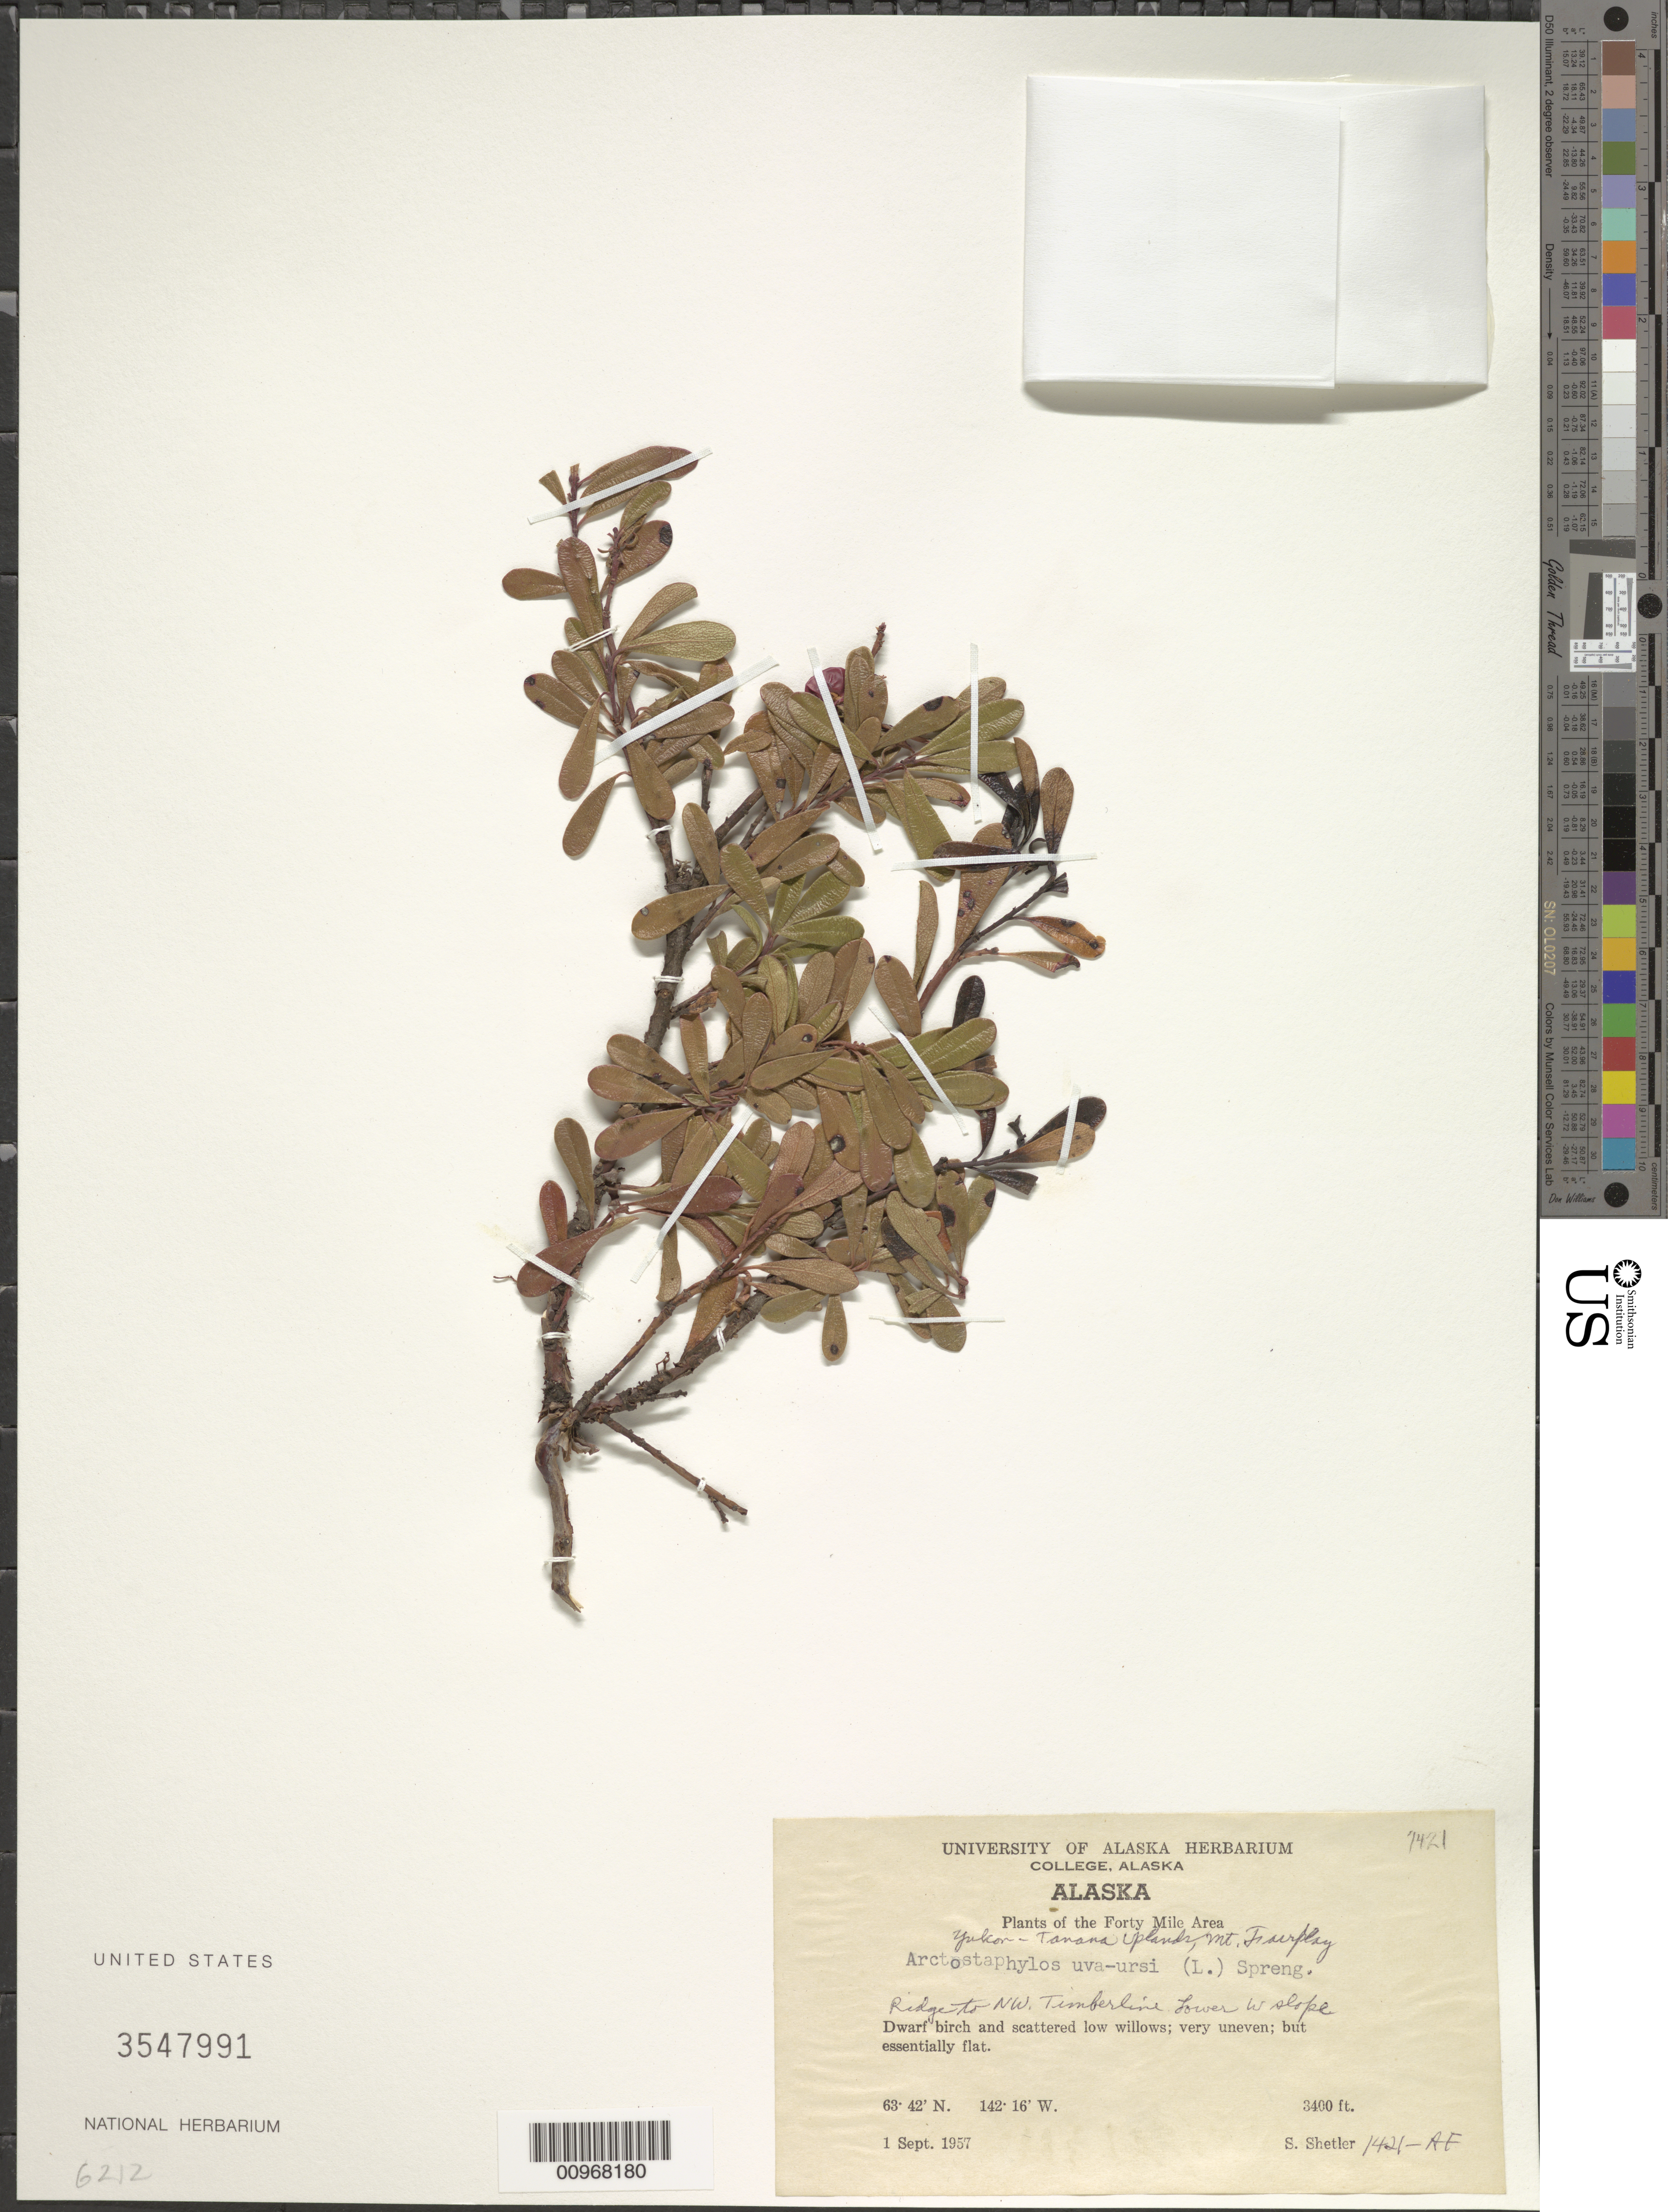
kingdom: Plantae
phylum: Tracheophyta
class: Magnoliopsida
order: Ericales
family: Ericaceae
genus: Arctostaphylos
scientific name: Arctostaphylos uva-ursi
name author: (L.) Spreng.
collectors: S. Shetler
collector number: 1421-AF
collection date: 1957-09-01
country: United States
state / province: Alaska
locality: Forty Mile Area. Ridge to NW. Timberline. Lower W slope.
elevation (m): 1036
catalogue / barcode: US 3547991